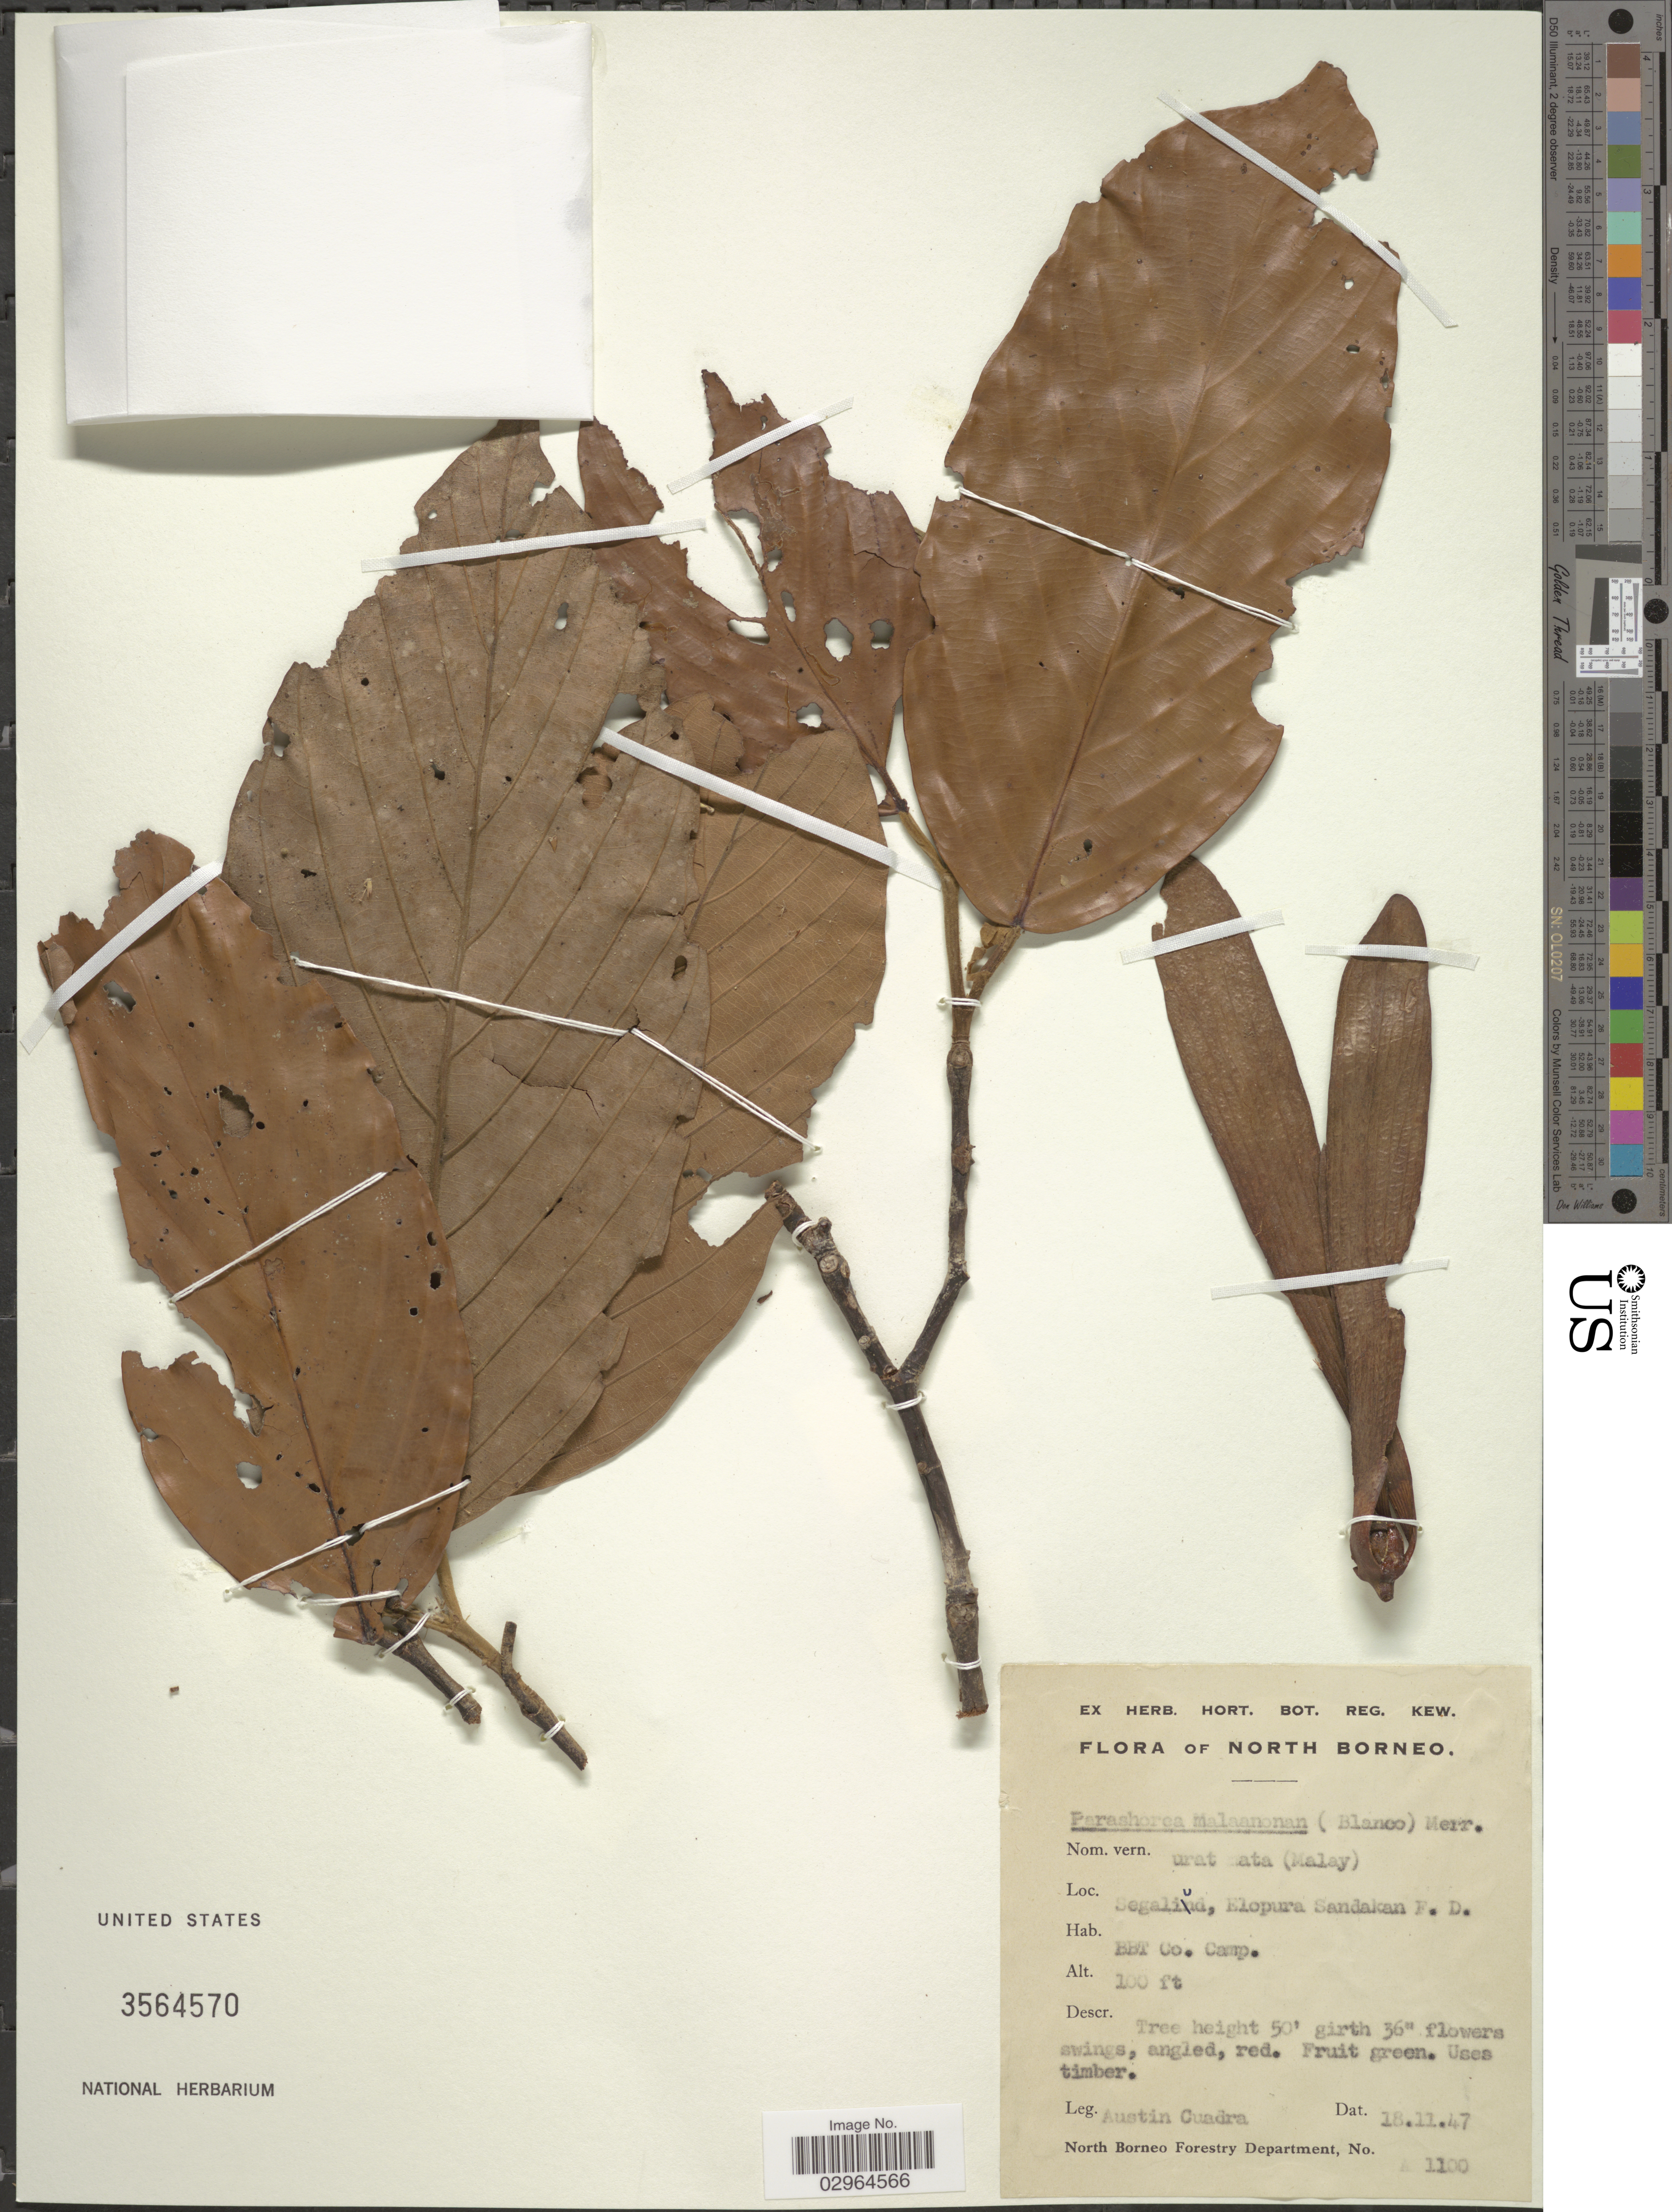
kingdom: Plantae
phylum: Tracheophyta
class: Magnoliopsida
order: Malvales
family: Dipterocarpaceae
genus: Parashorea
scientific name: Parashorea malaanonan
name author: (Blanco) Merr.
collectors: A. Cuadra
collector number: A1100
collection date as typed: Transcribed d/m/y: 18/11/47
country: Malaysia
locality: North Borneo, Segaliud, Elopura Sandakan F.D., BBT Co. Camp.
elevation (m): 30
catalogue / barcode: US 3564570